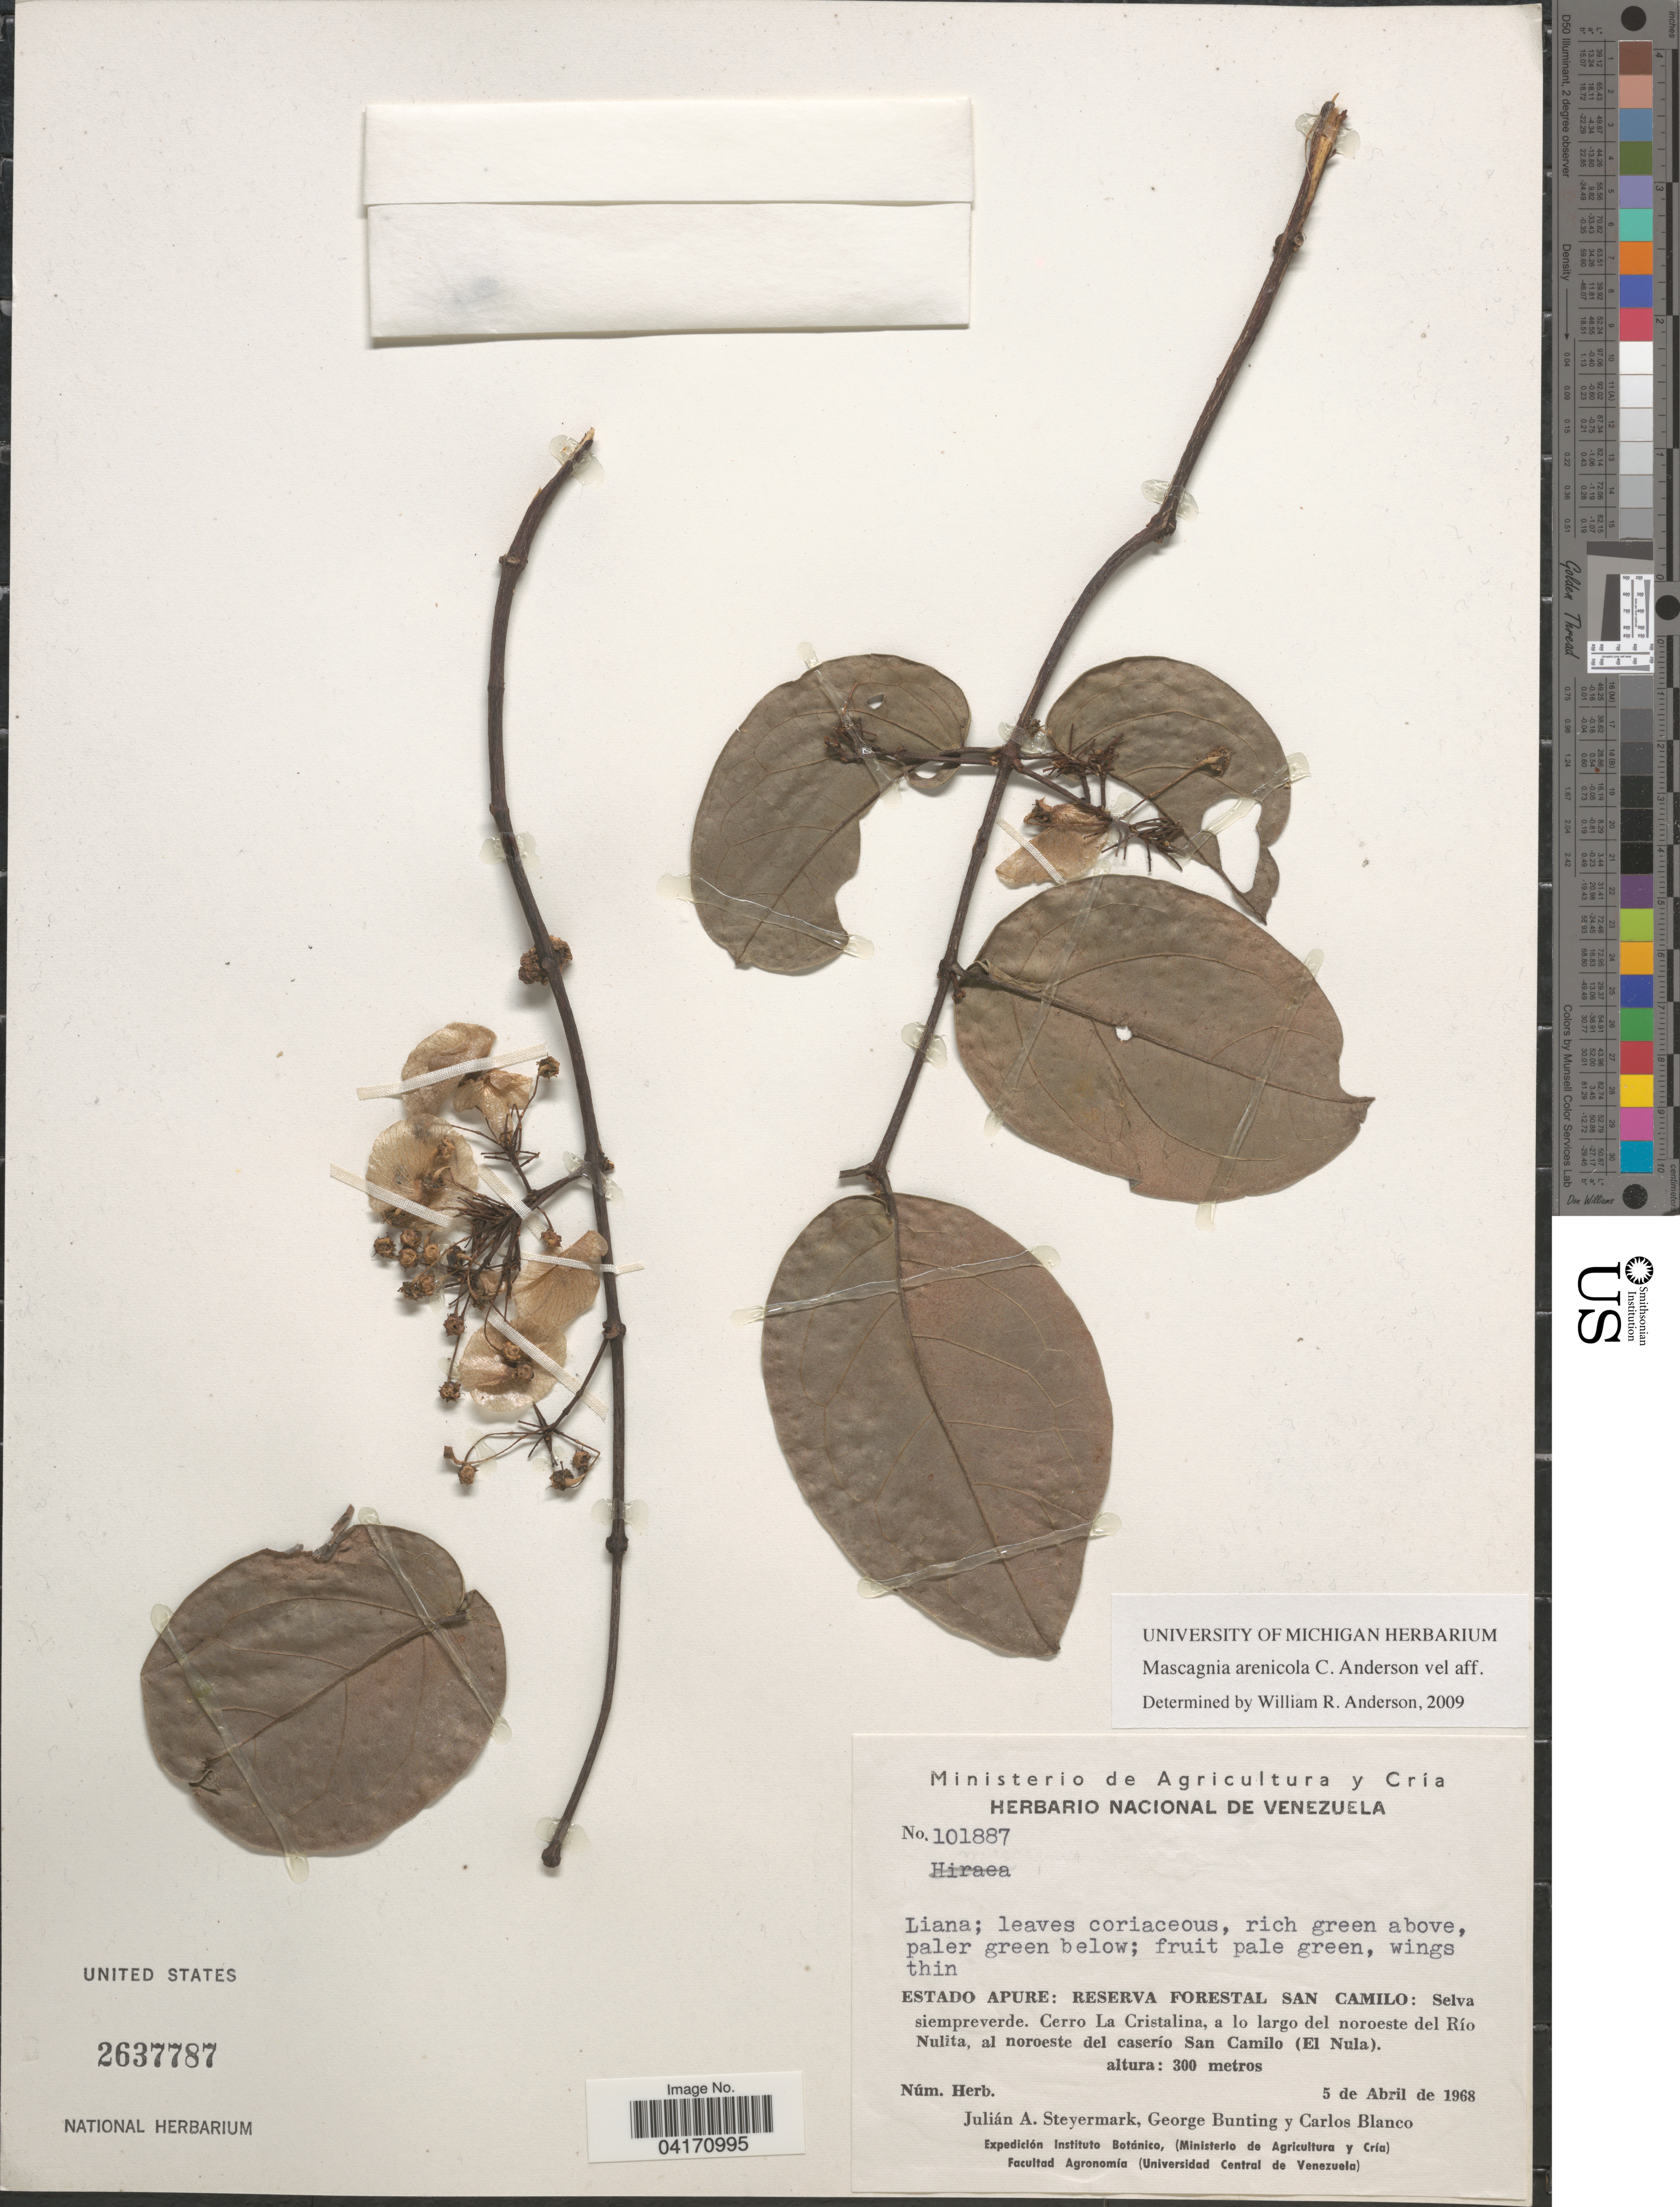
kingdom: Plantae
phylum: Tracheophyta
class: Magnoliopsida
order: Malpighiales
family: Malpighiaceae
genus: Mascagnia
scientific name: Mascagnia arenicola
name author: C.E. Anderson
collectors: J. Steyermark, G. S. Bunting & C. Blanco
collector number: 101887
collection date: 1968-04-05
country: Venezuela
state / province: Apure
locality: Reserva Forestal San Camilo: Selva siempreverde. Cerro La Cristalina, a lo largo del noroeste del Río Nulita, al noroeste del caserío San Camilo (El Nula). Expedicíon Instituto Botánico.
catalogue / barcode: US 2637787